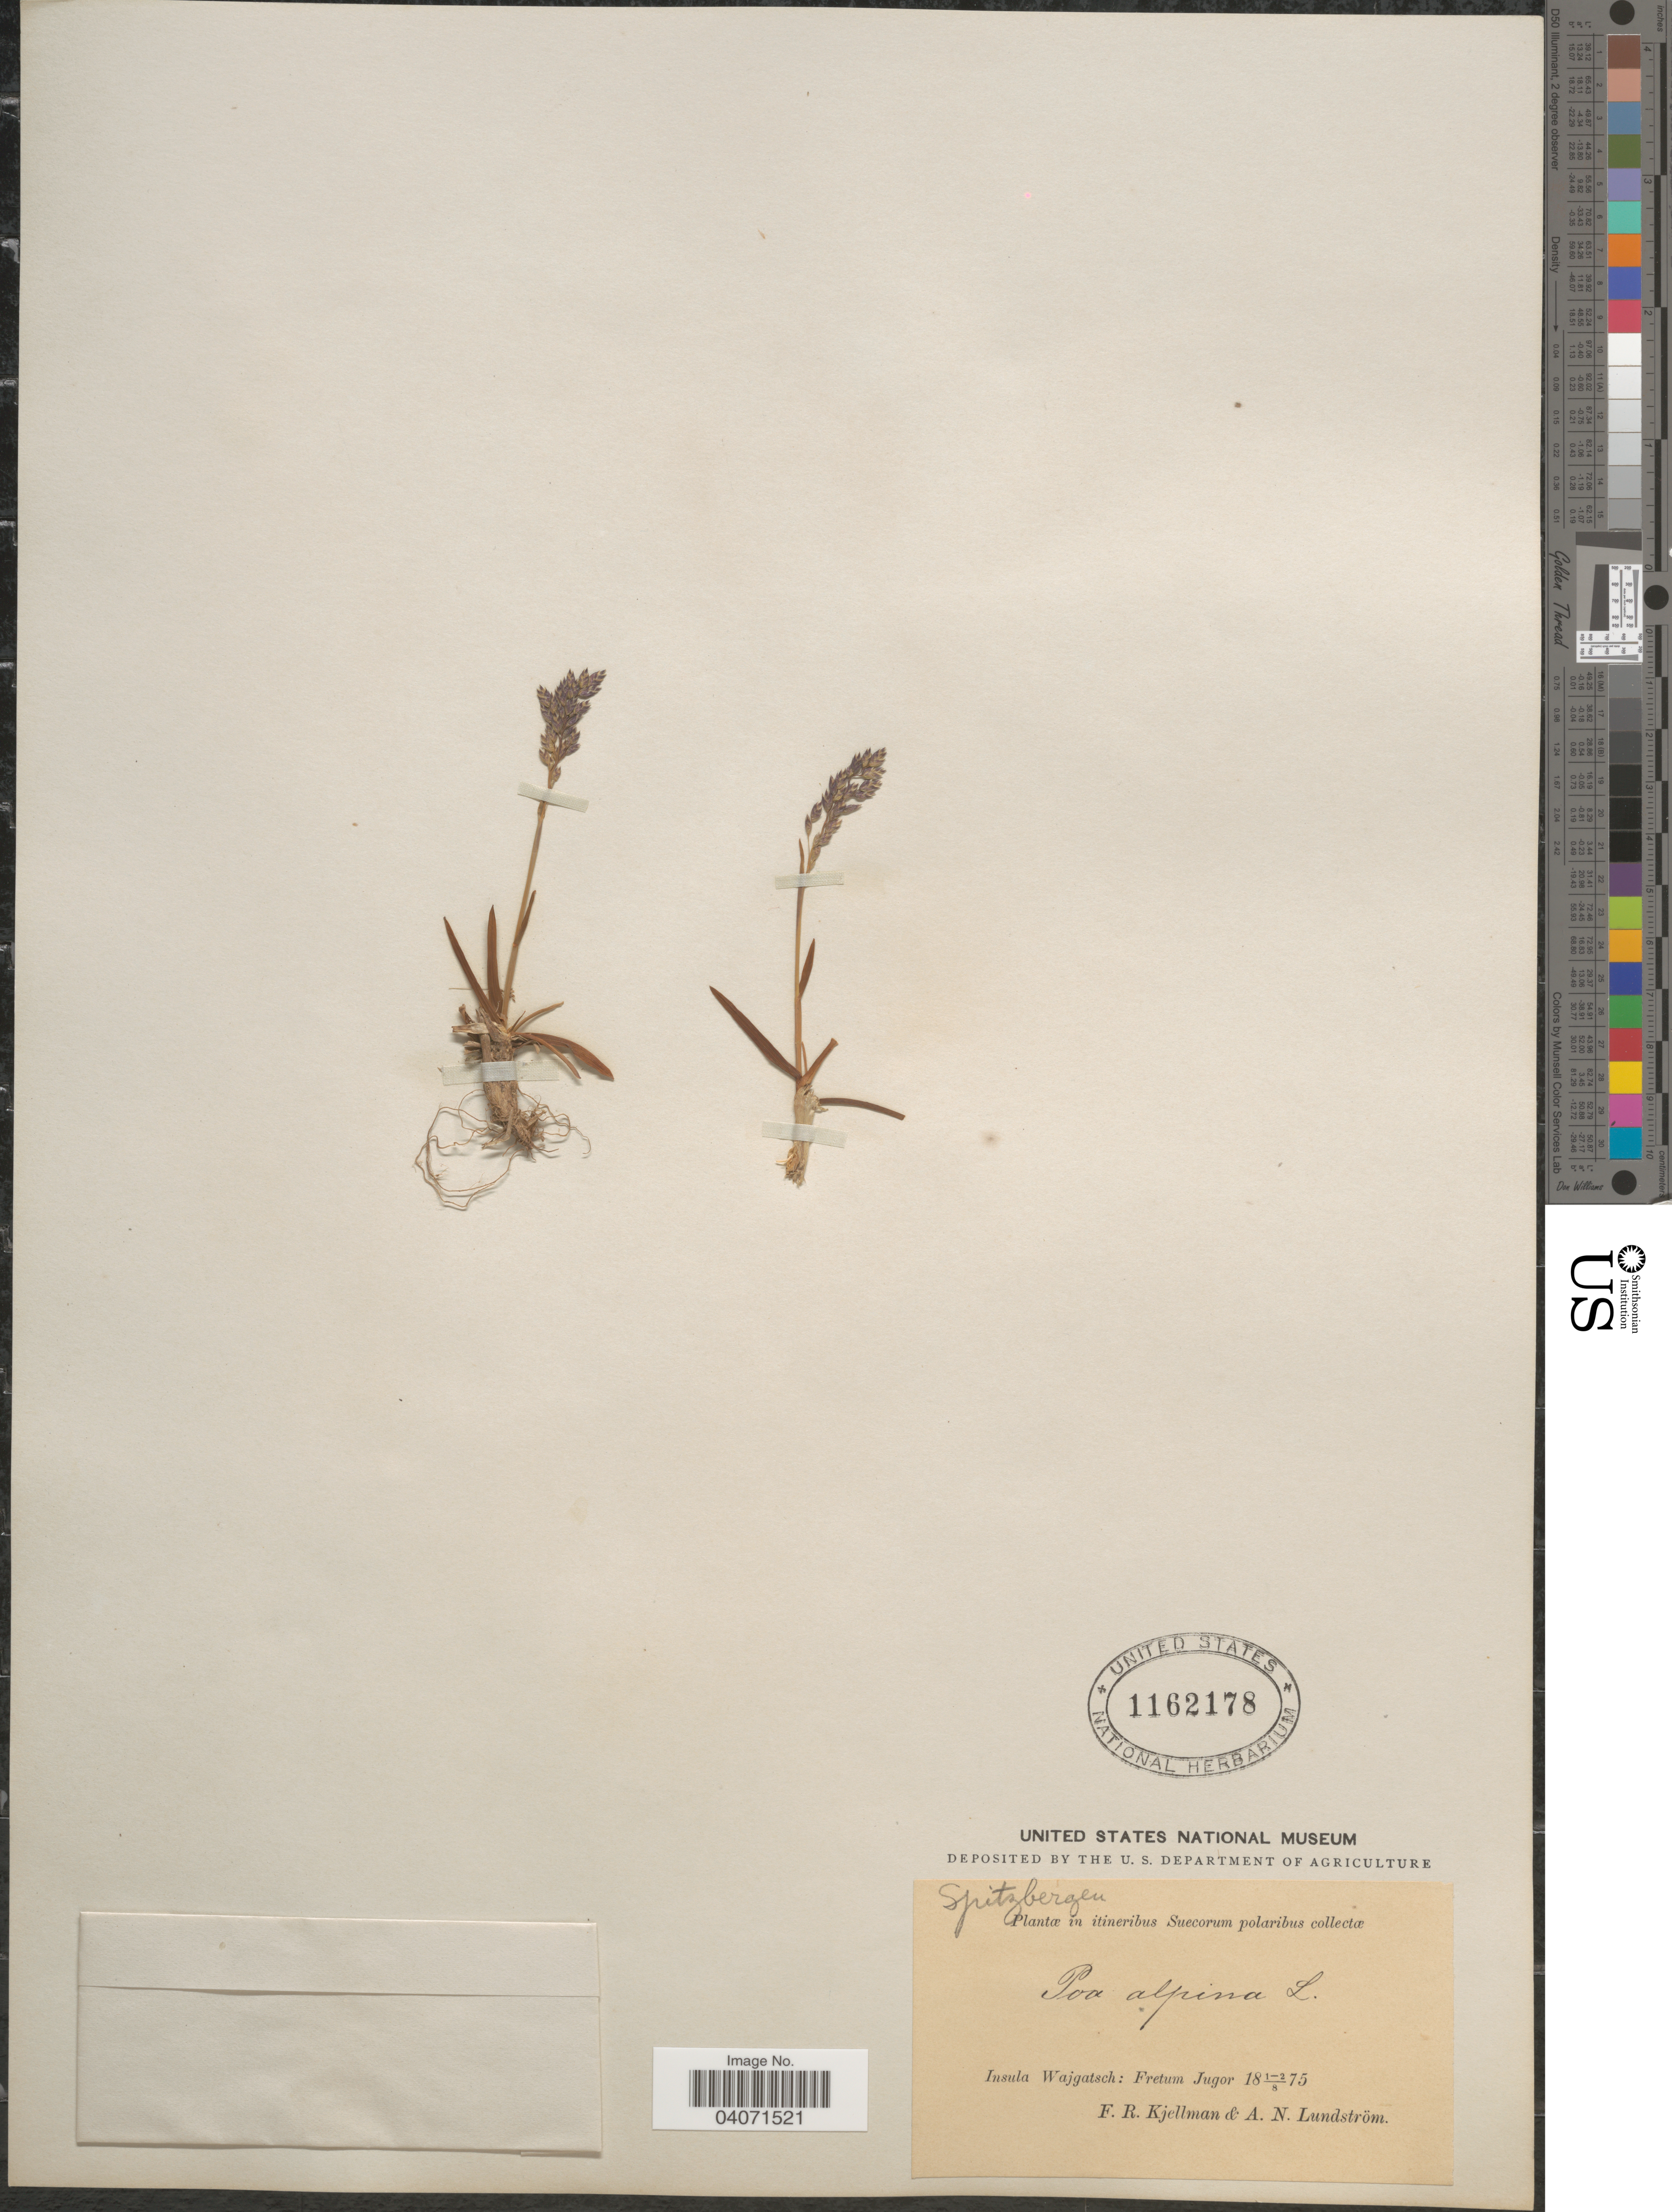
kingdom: Plantae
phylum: Tracheophyta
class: Liliopsida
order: Poales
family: Poaceae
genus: Poa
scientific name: Poa alpina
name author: L.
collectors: A. N. Lundstrom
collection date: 1875-08-01/1875-08-02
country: Norway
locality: Spitzbergen. In itineribus Suecorum polaribus collectæ. Insula Wajgatsch: Fretum Jugor.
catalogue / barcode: US 1162178